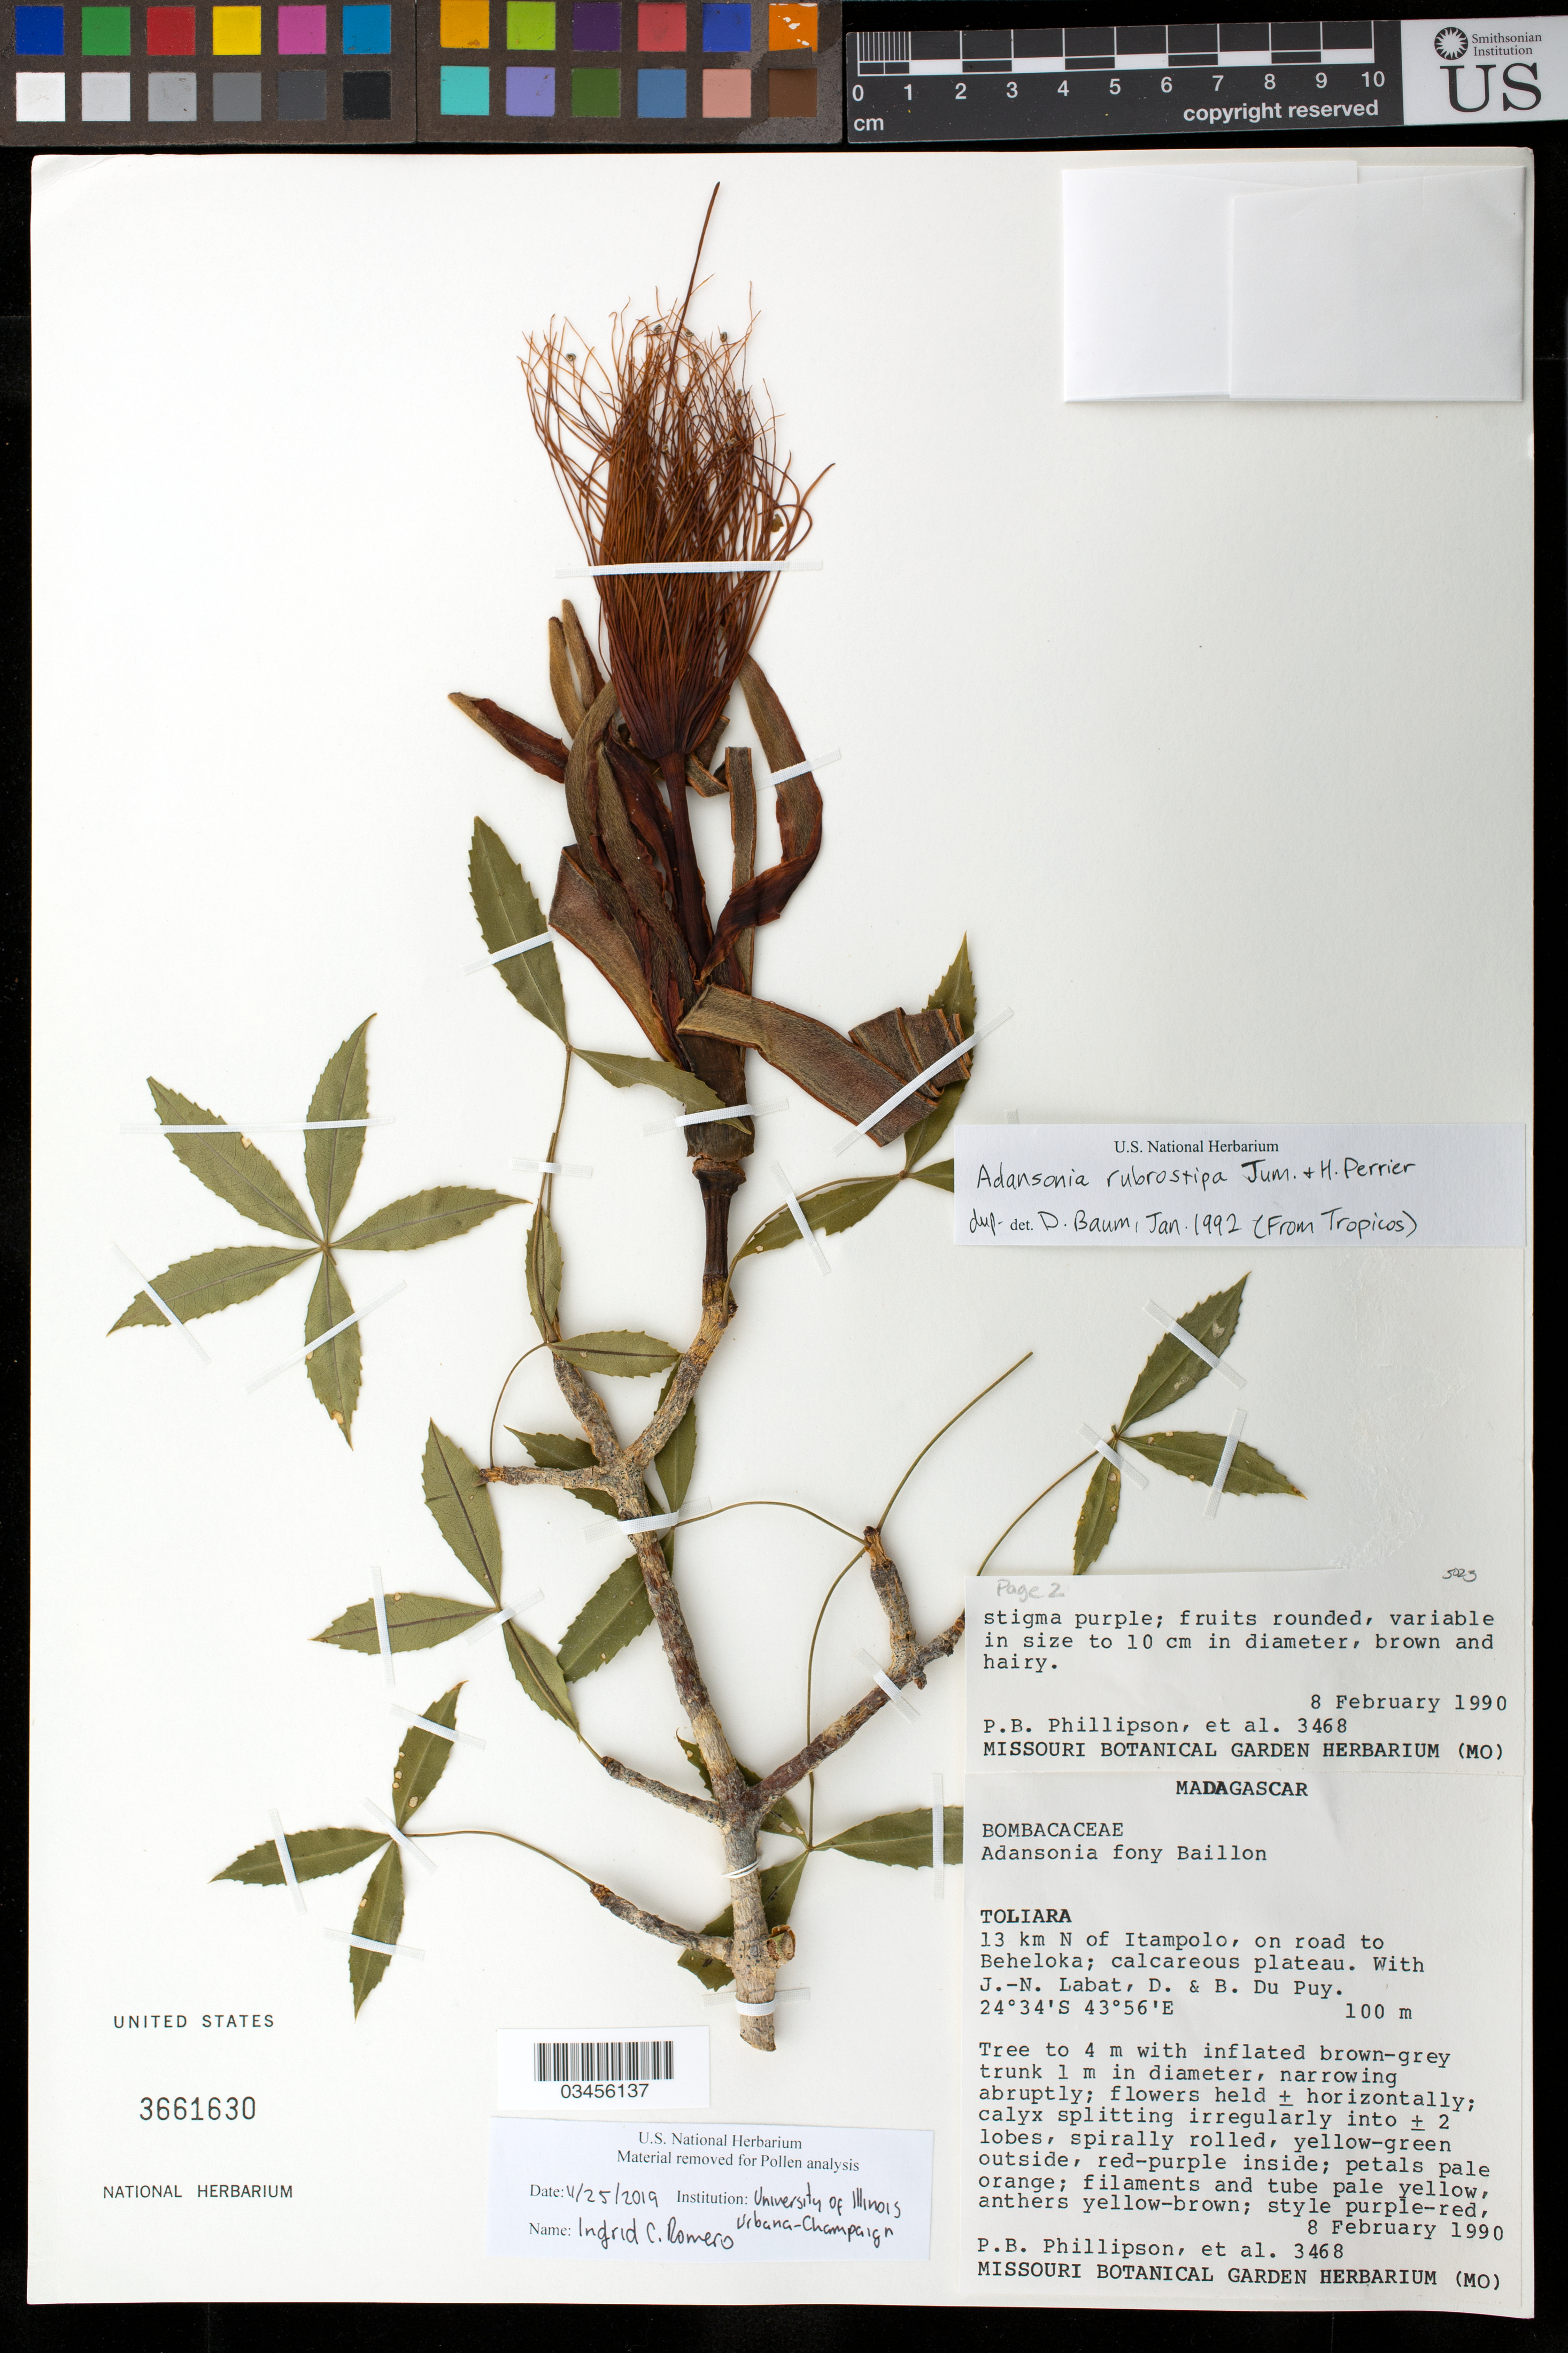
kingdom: Plantae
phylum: Tracheophyta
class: Magnoliopsida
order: Malvales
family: Malvaceae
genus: Adansonia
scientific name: Adansonia rubrostipa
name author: Jum. & H. Perrier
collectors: P. B. Phillipson, J.-N. Labat, D. Du Puy & B. Du Puy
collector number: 3468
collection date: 1990-02-08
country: Madagascar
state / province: Atsimo-Andrefana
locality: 13 km N of Itampolo, on road to Beheloka.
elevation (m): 100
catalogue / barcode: US 3661630